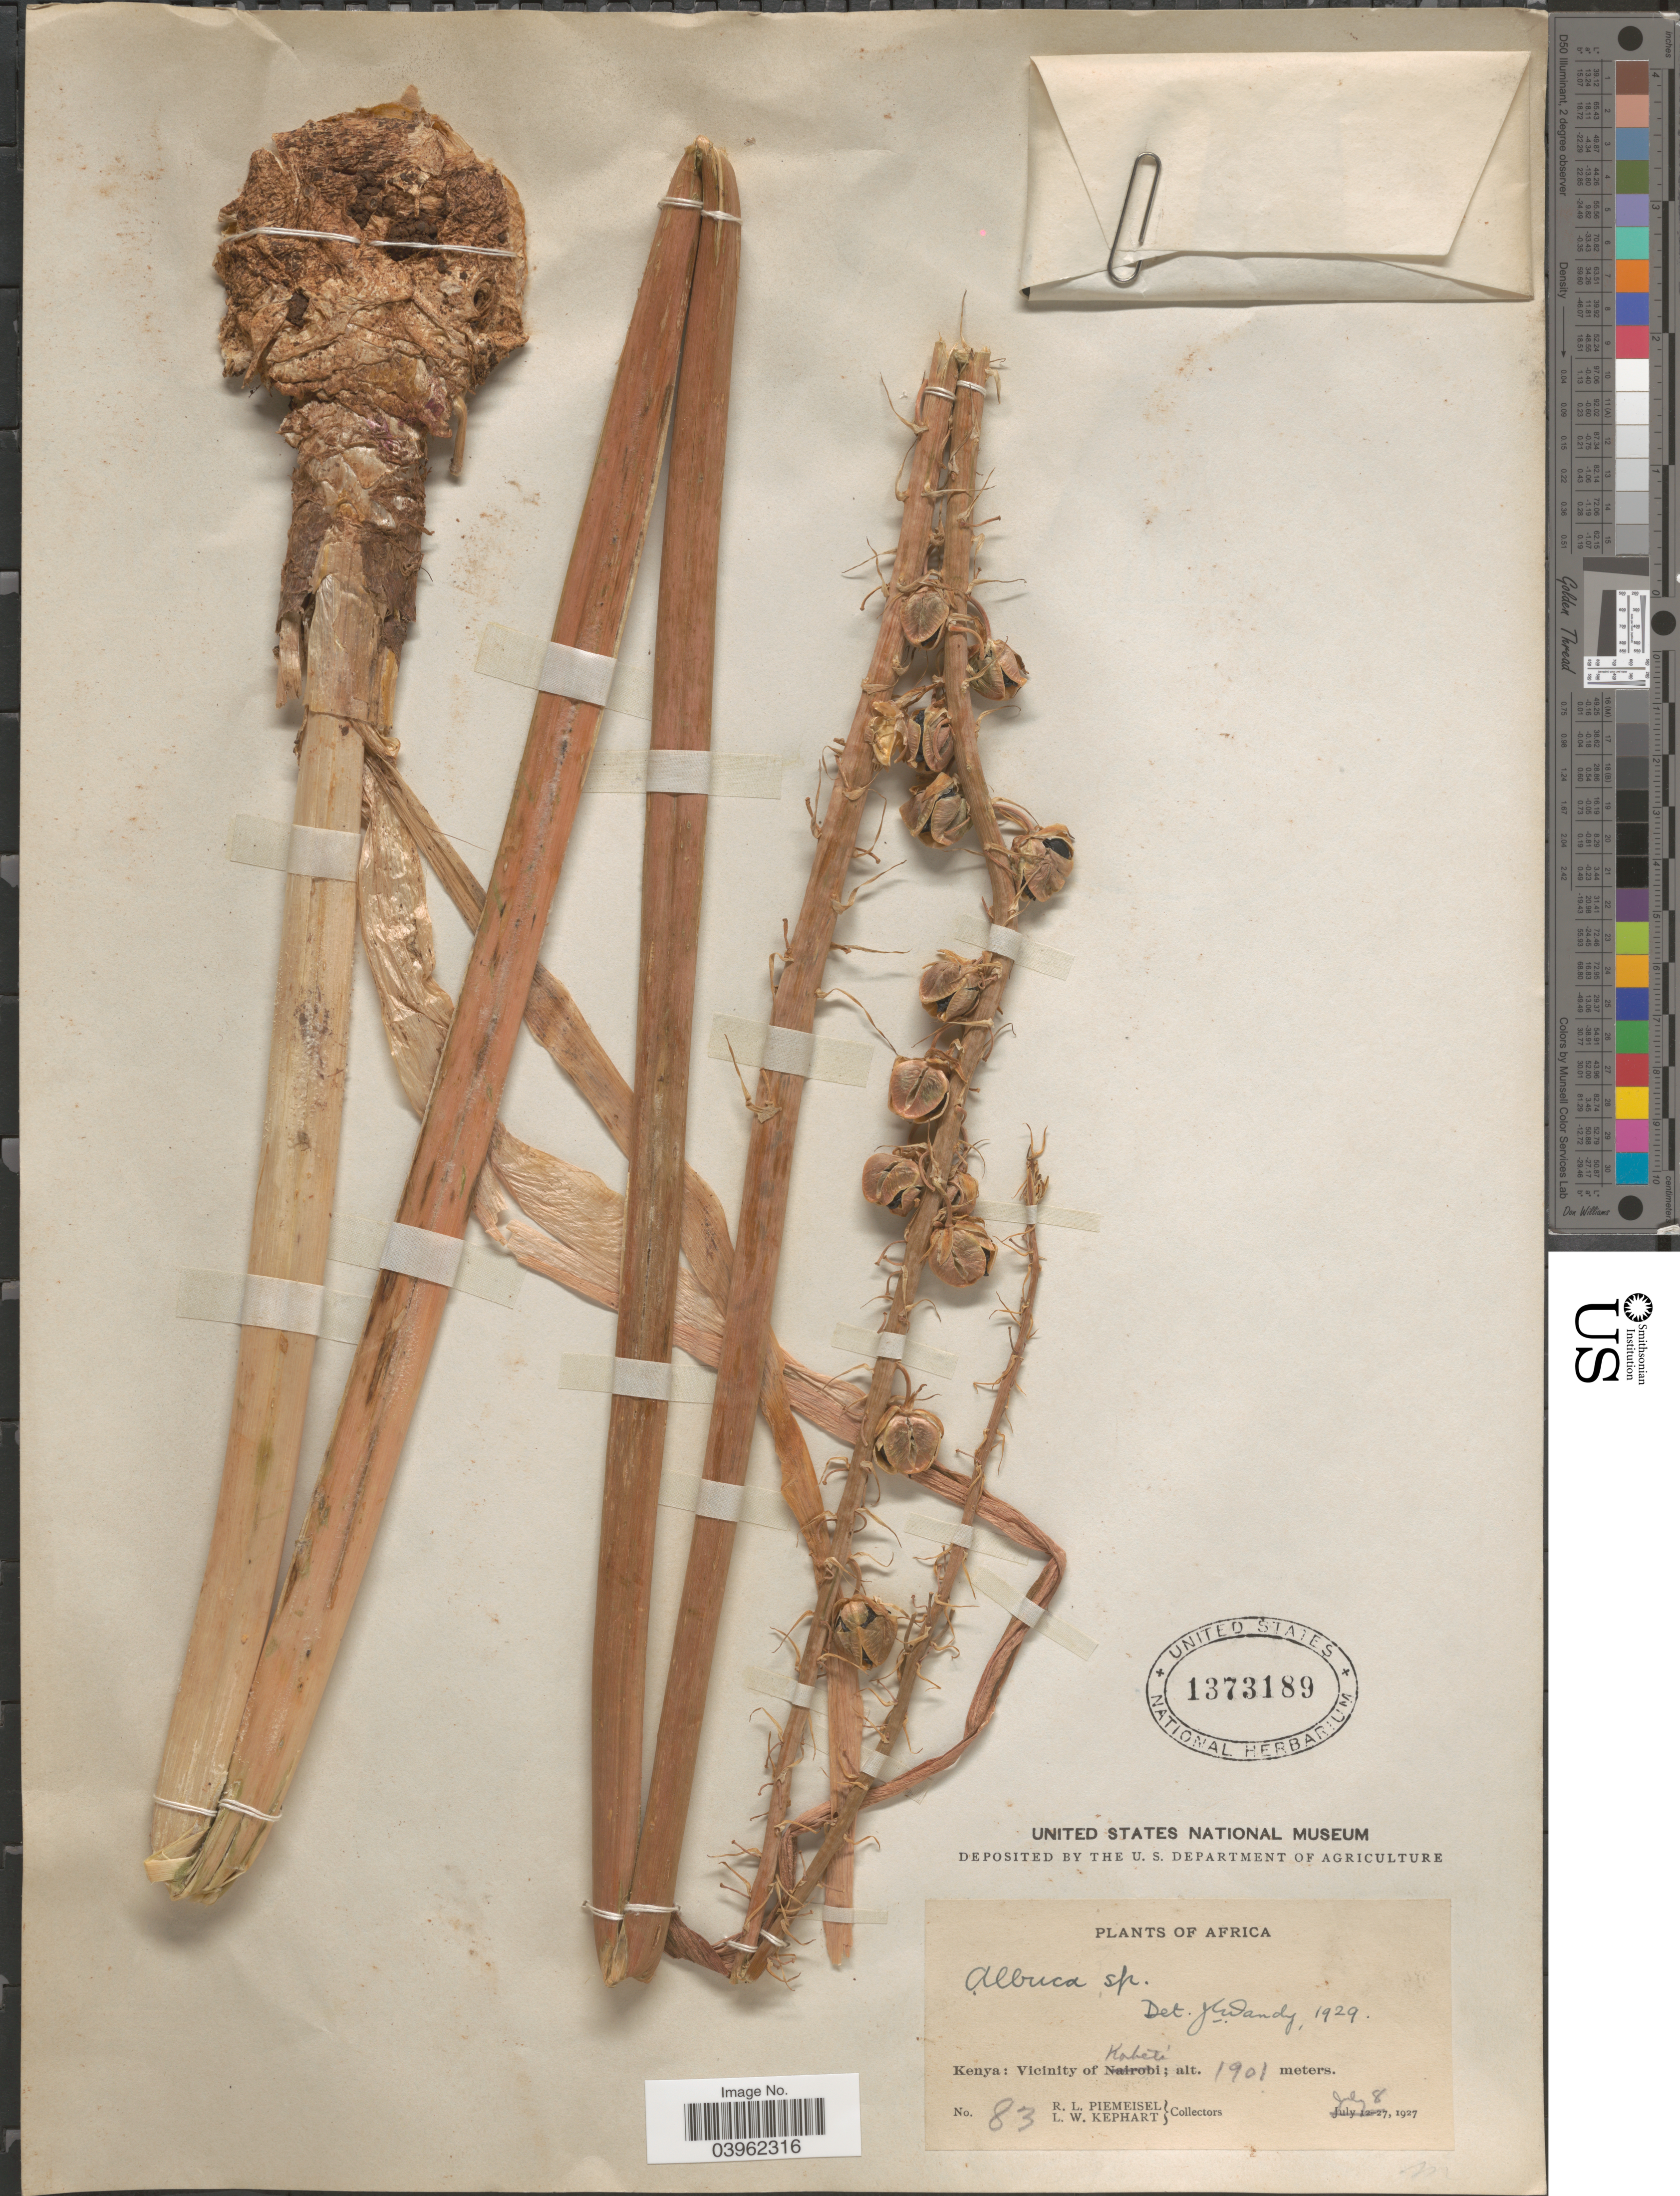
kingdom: Plantae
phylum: Tracheophyta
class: Liliopsida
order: Asparagales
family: Asparagaceae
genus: Albuca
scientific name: Albuca sp.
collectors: R. L. Piemeisel & L. W. Kephart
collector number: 83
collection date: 1927-07-08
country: Kenya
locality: Vicinity of Kabete.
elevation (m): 1901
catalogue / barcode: US 1373189